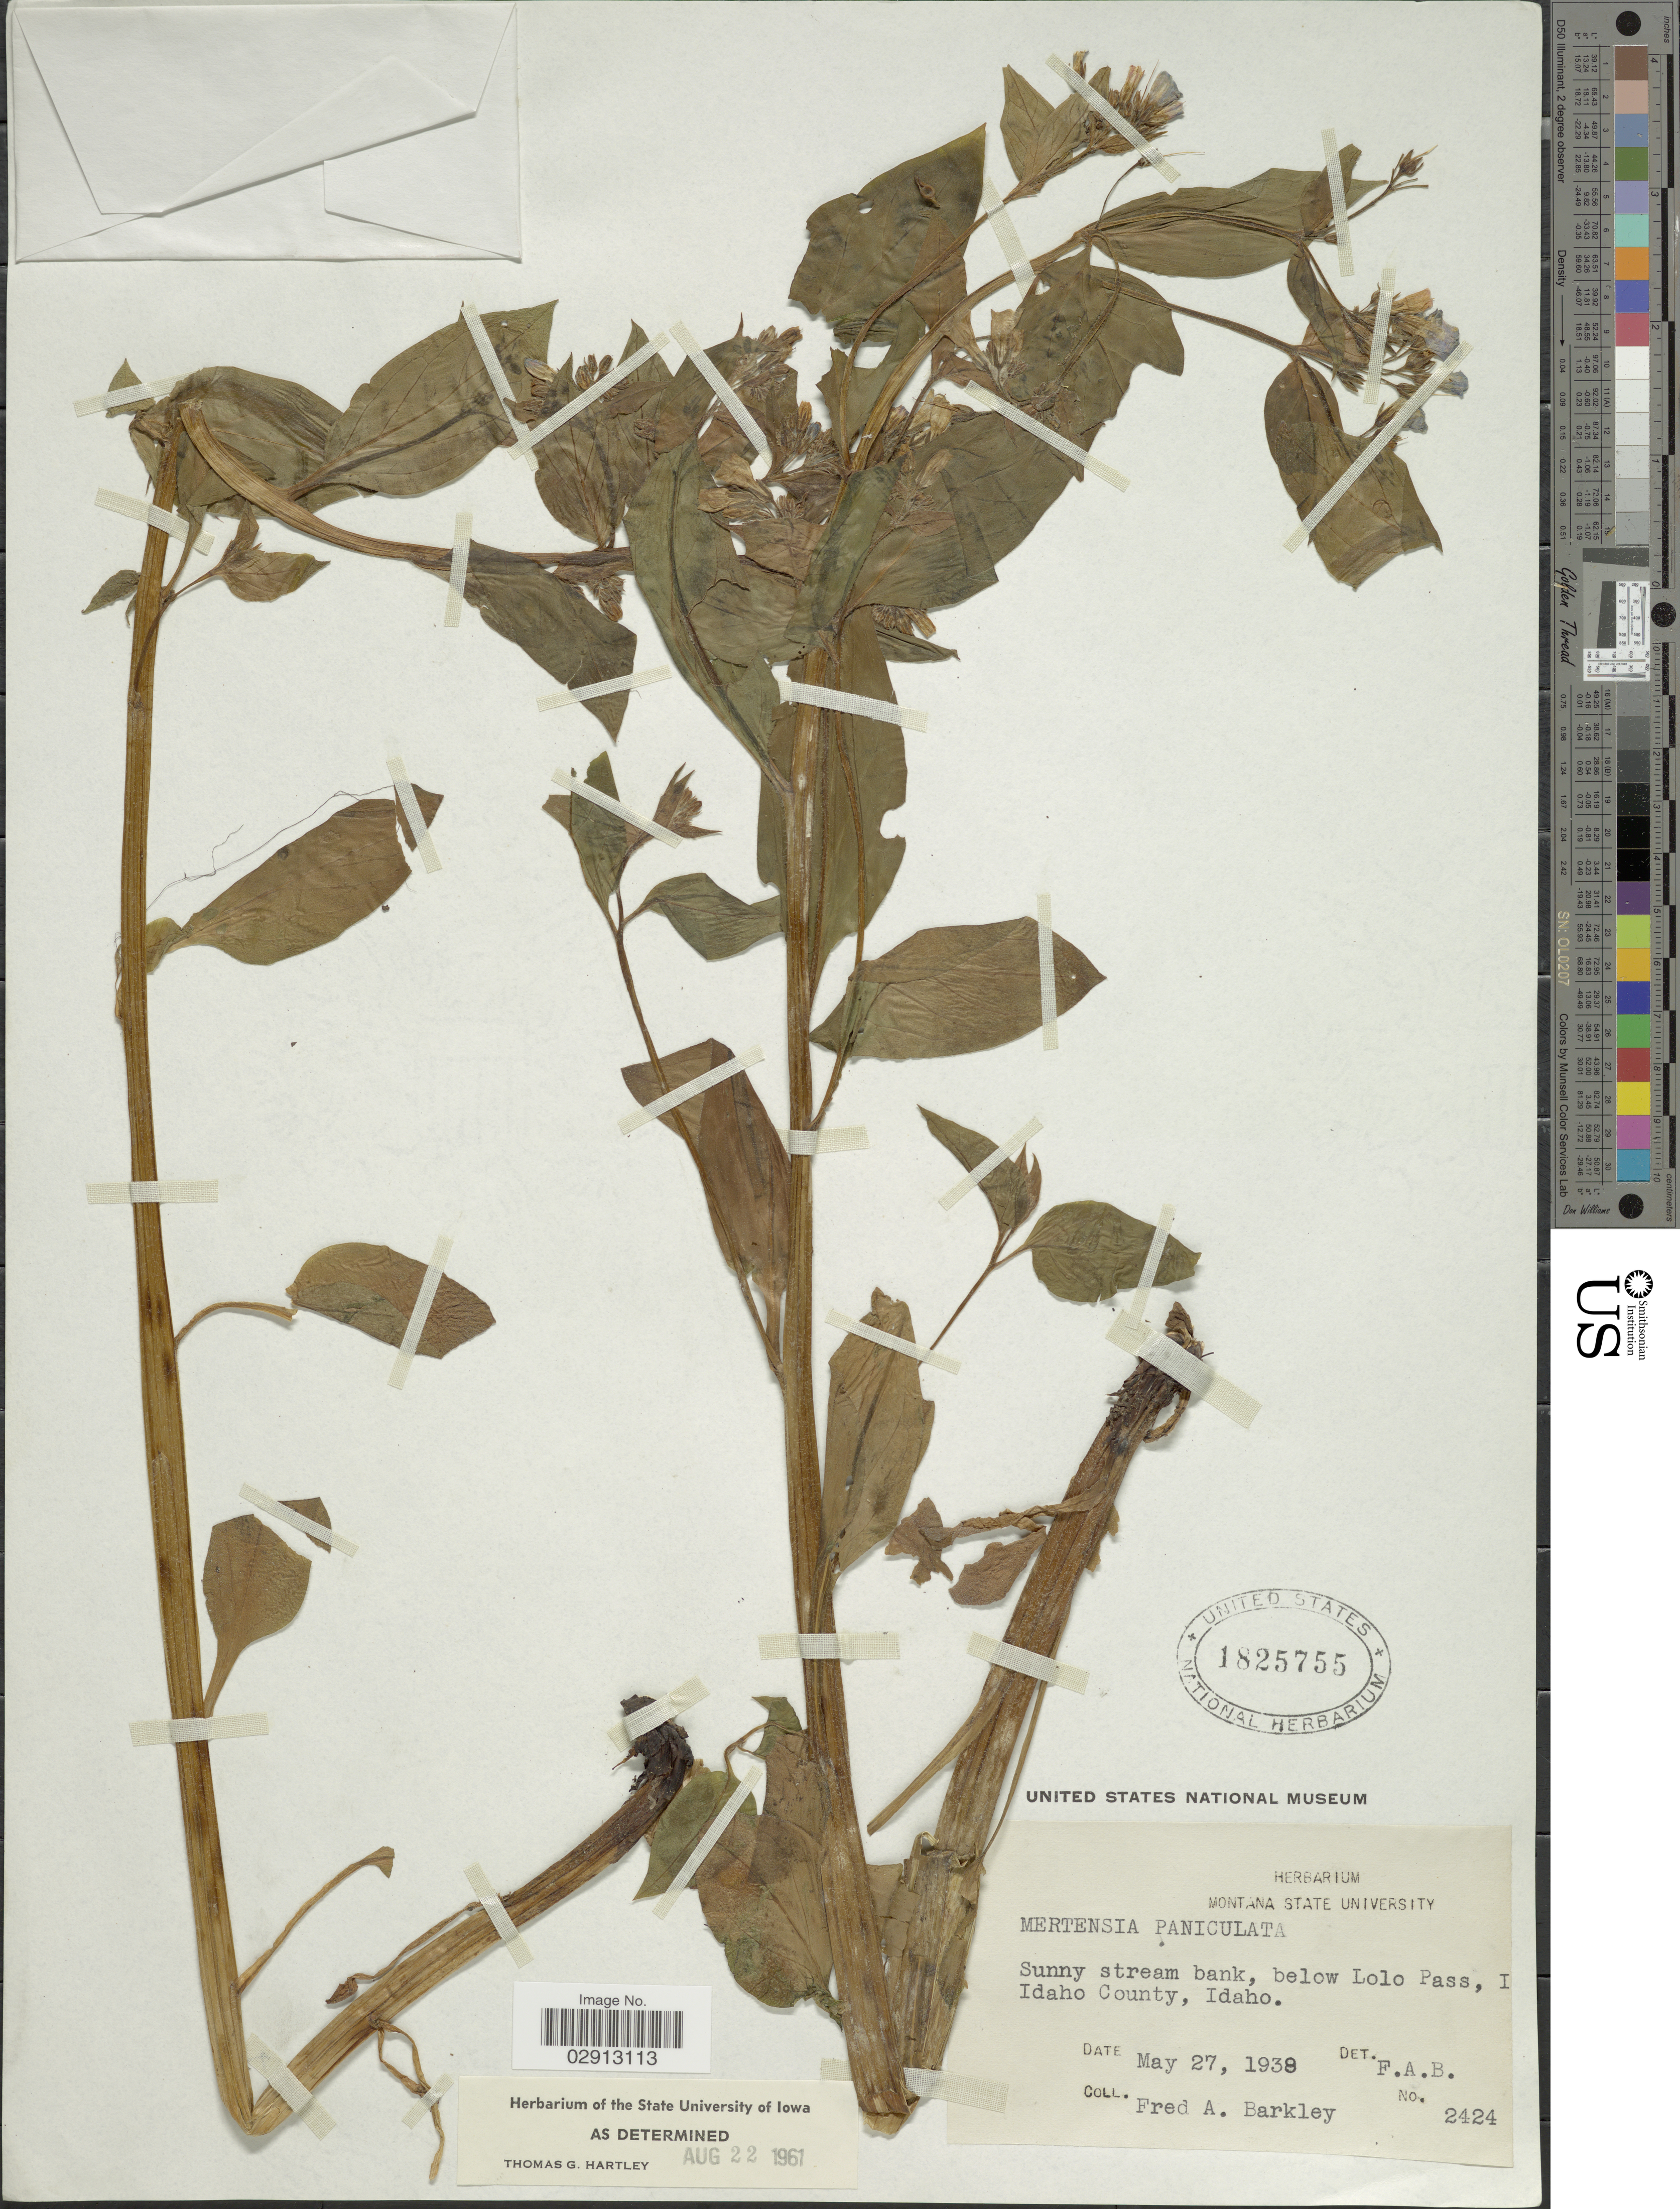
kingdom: Plantae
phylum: Tracheophyta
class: Magnoliopsida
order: Boraginales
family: Boraginaceae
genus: Mertensia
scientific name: Mertensia paniculata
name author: (Aiton) G. Don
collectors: F. A. Barkley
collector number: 2424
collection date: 1938-05-27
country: United States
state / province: Idaho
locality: Sunny stream bank, below Lolo Pass, Idaho County.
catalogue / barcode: US 1825755